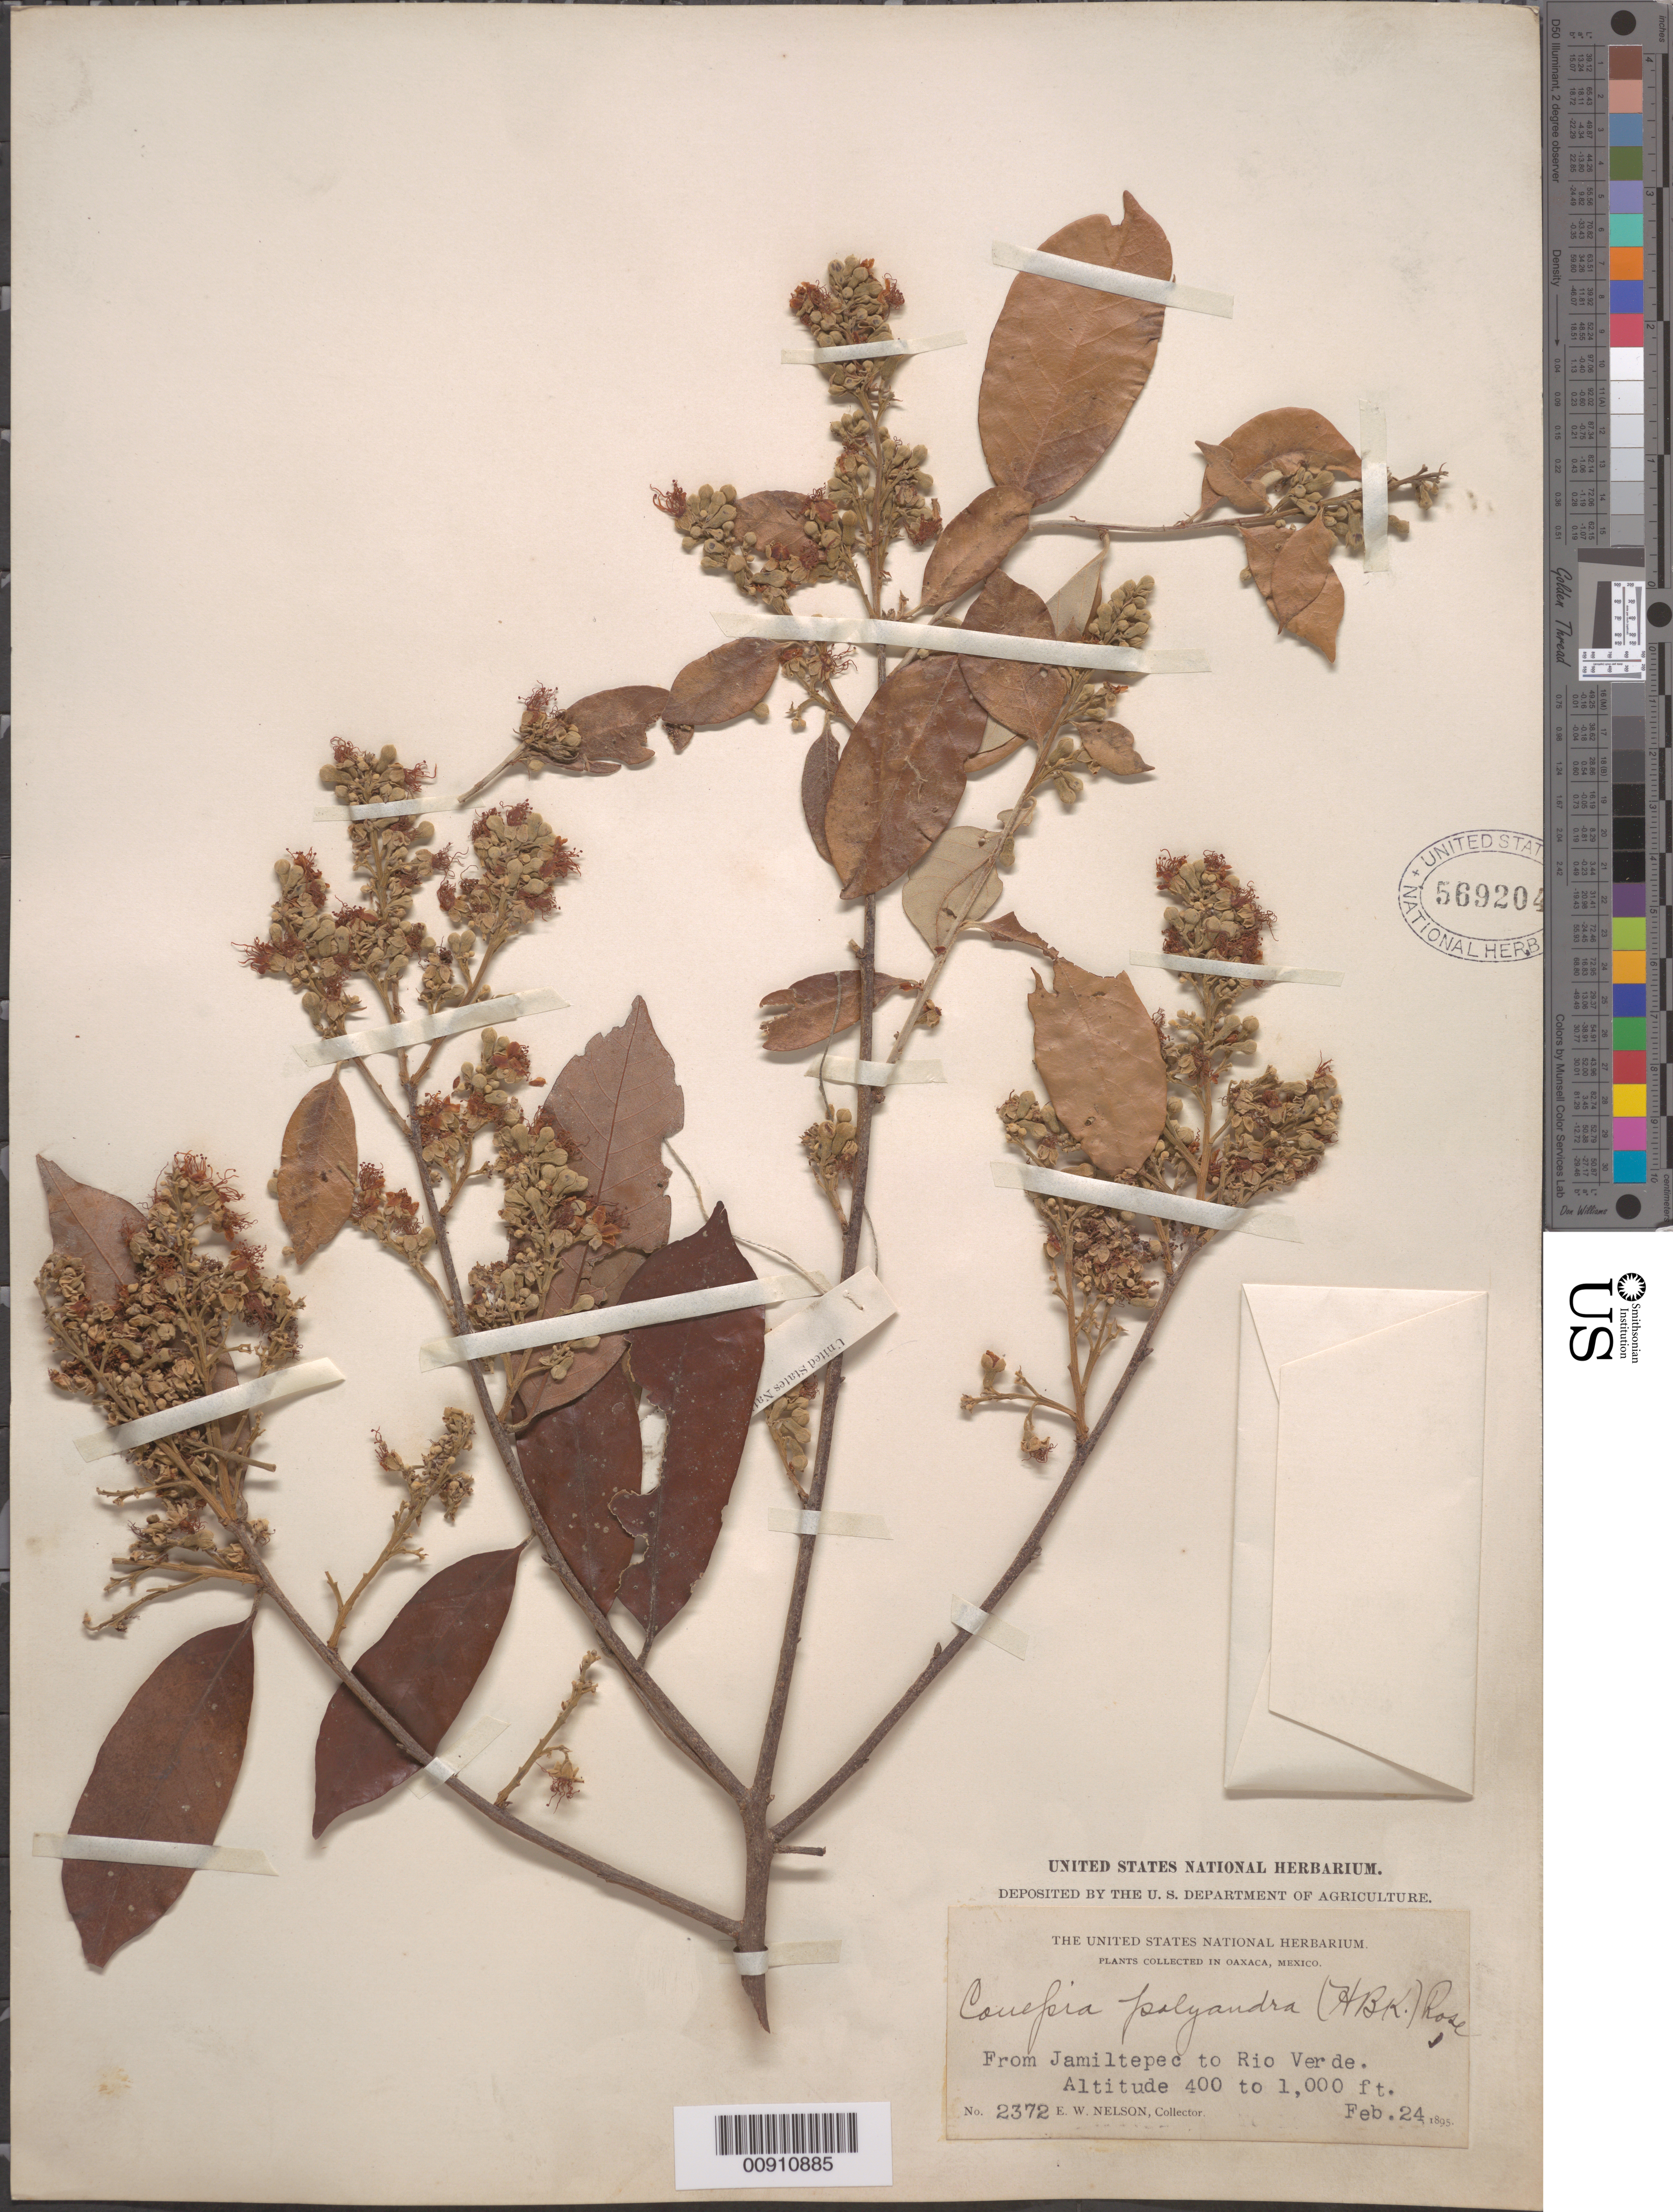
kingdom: Plantae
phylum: Tracheophyta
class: Magnoliopsida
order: Malpighiales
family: Chrysobalanaceae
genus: Couepia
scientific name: Couepia polyandra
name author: (Kunth) Rose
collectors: E. W. Nelson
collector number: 2372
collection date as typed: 24 Feb 1895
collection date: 1895-02-24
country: Mexico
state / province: Oaxaca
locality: From Jamiltepec to Río Verde.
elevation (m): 122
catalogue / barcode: US 569204